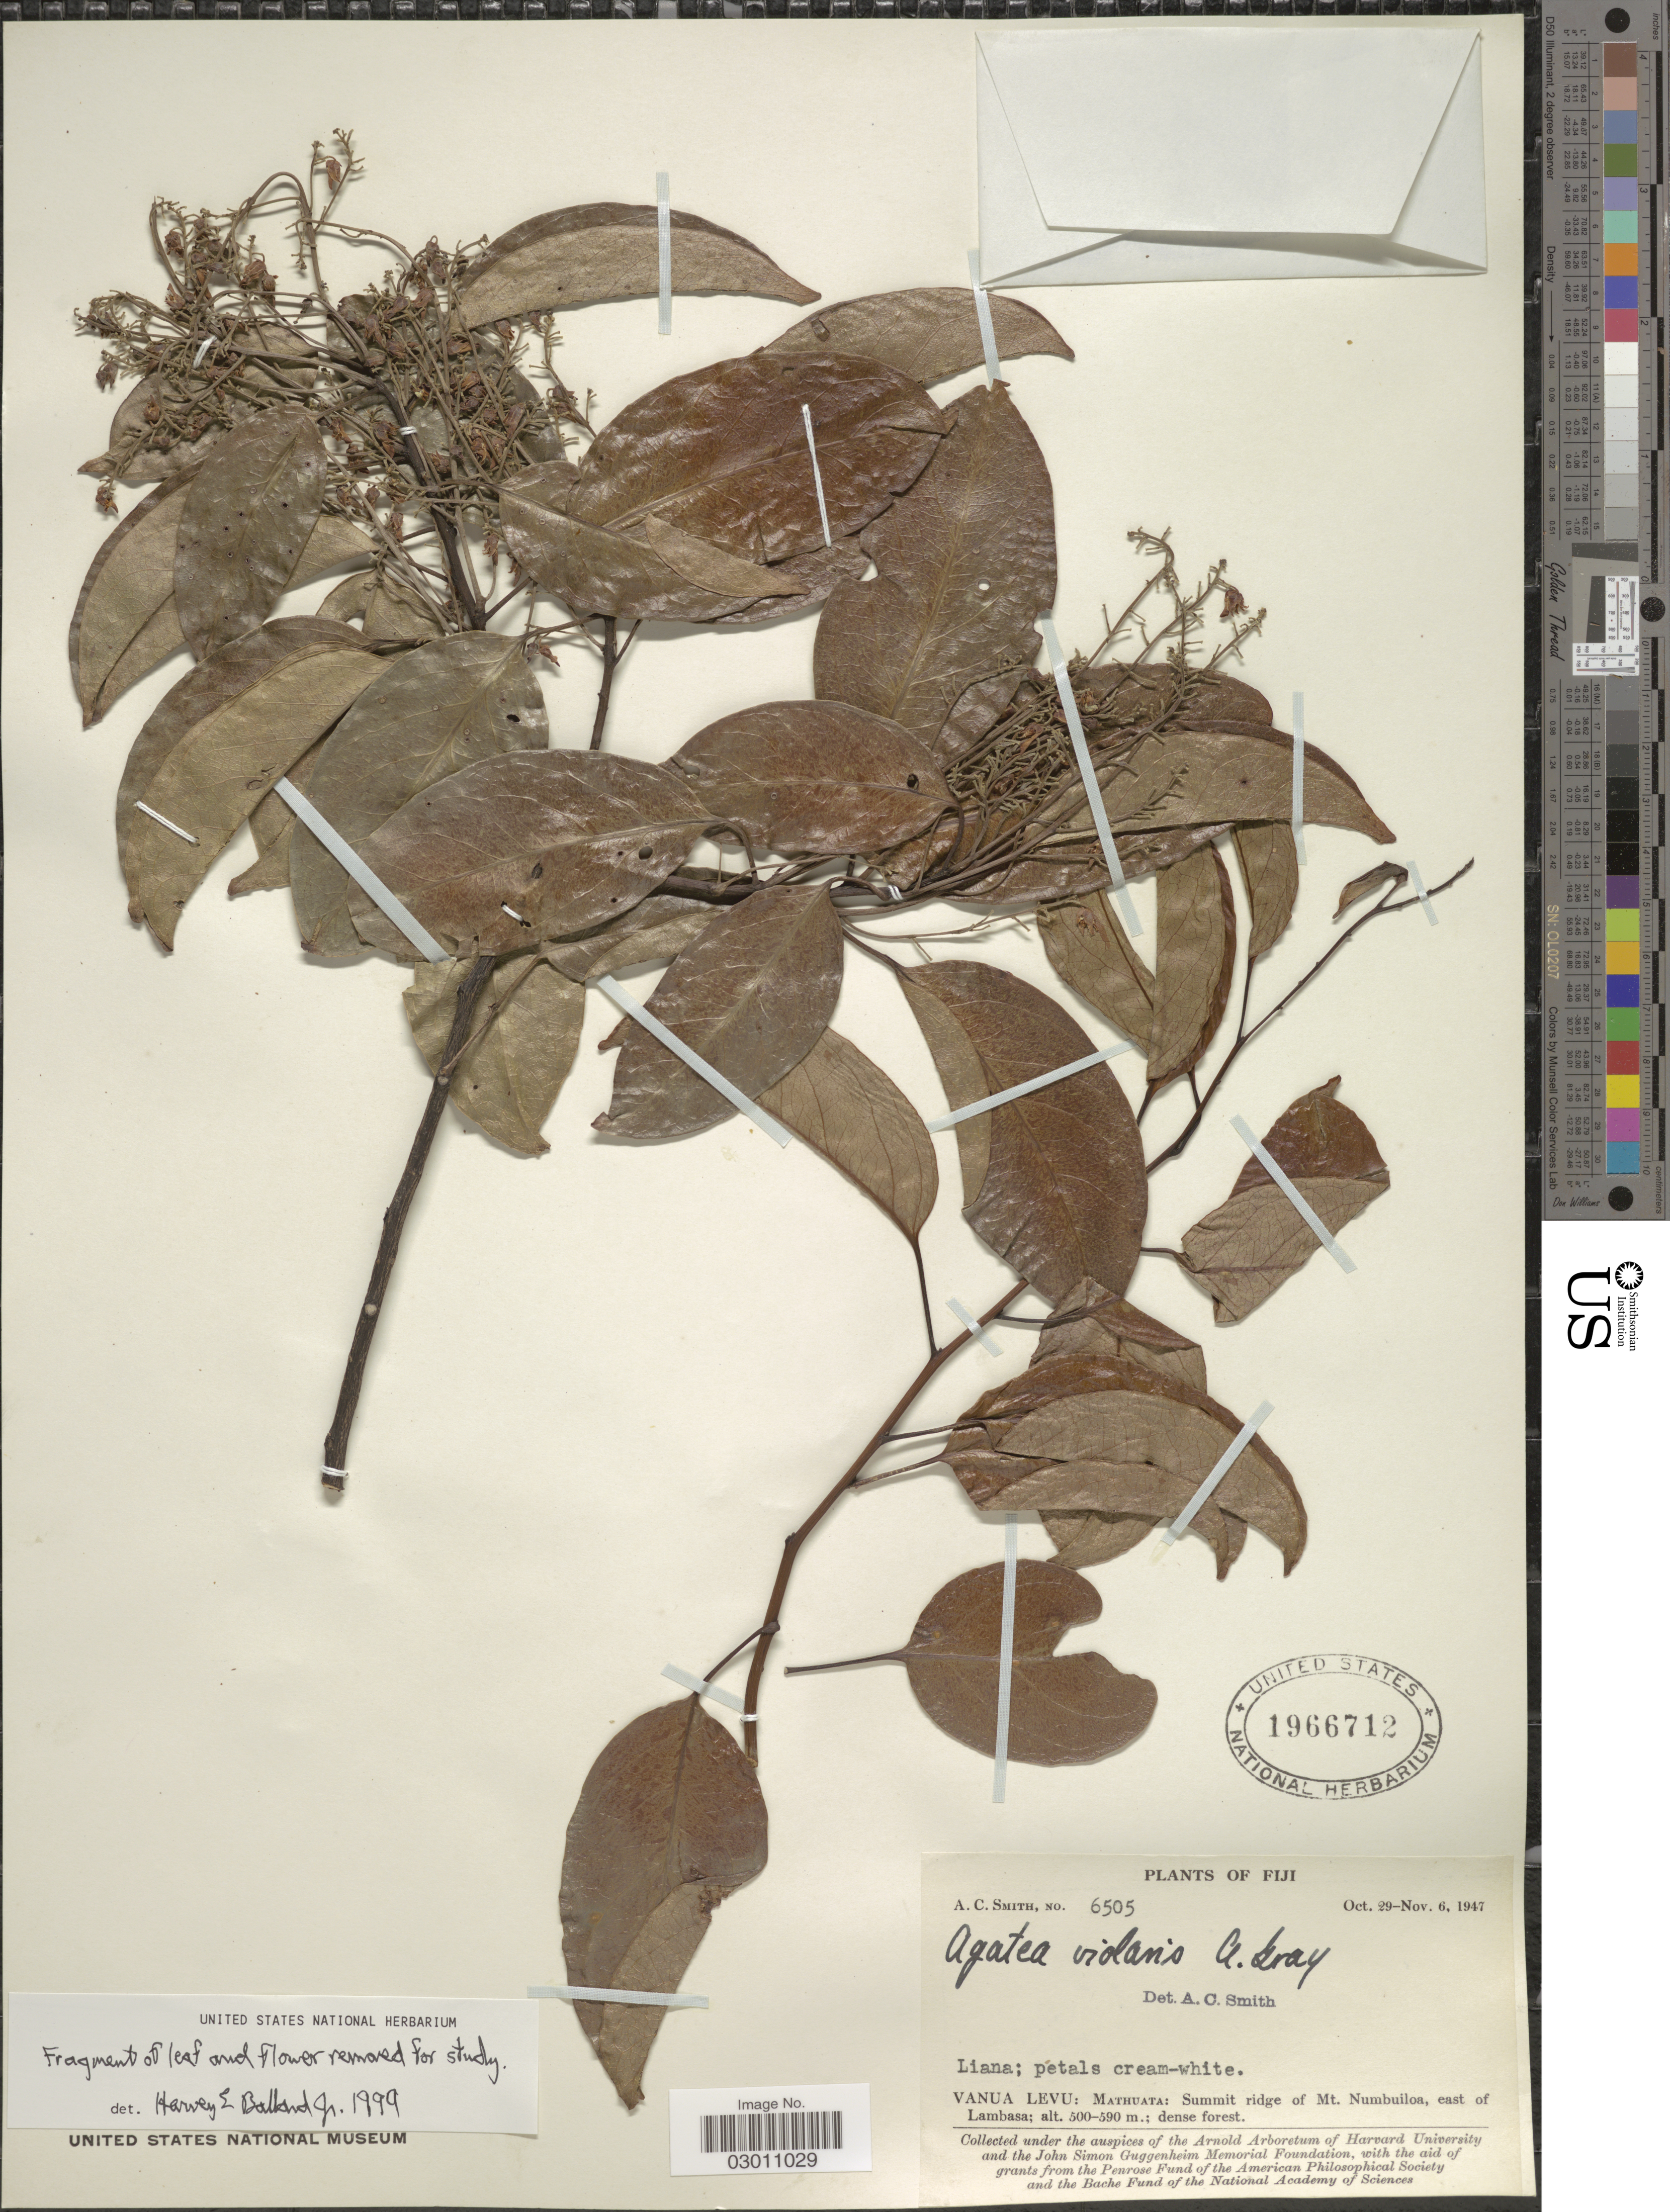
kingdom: Plantae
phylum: Tracheophyta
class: Magnoliopsida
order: Malpighiales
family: Violaceae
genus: Agatea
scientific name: Agatea violaris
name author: A. Gray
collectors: A. C. Smith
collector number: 6505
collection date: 1947-10-29/1947-11-06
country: Fiji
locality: Vanua Levu: Mathuata: Summit ridge of Mt. Numbuiloa, east of Lambasa.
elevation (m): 500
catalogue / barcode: US 1966712